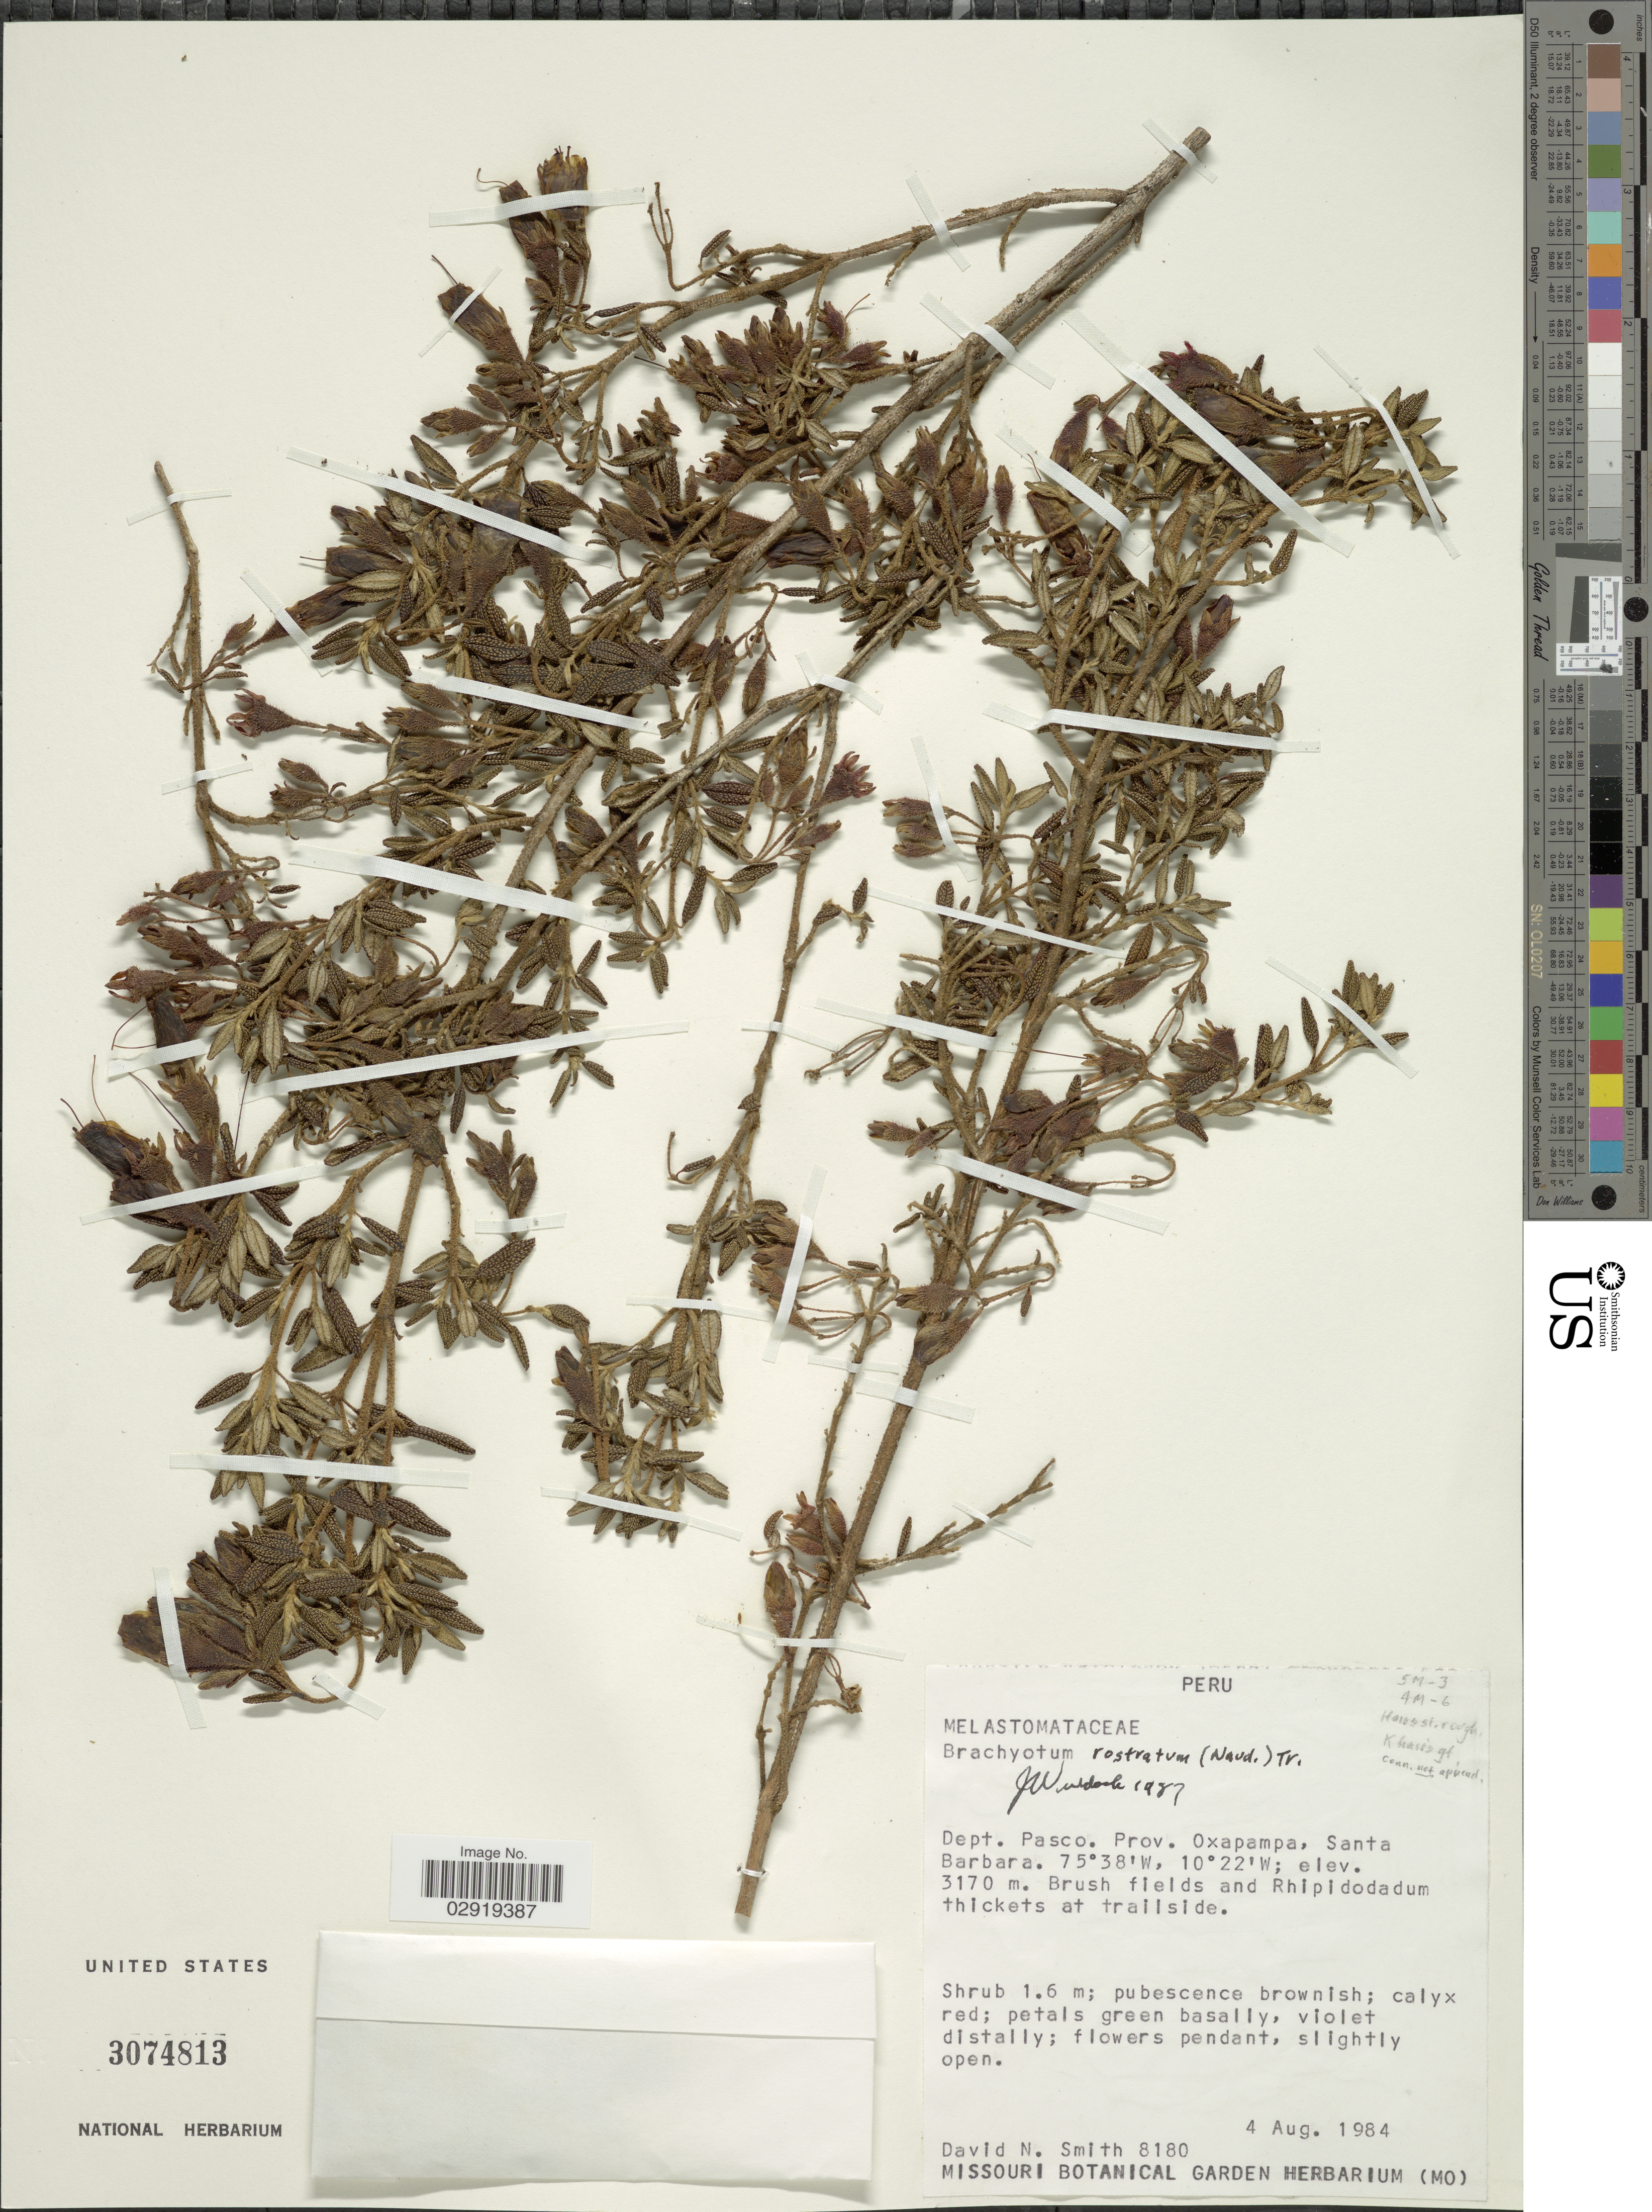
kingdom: Plantae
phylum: Tracheophyta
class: Magnoliopsida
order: Myrtales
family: Melastomataceae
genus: Brachyotum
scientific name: Brachyotum rostratum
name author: (Naudin) Triana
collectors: D. Smith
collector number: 8180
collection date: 1984-08-04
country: Peru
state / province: Pasco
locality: Dept. Pasco. Prov. Oxapampa, Santa Barbara.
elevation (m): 3170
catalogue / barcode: US 3074813